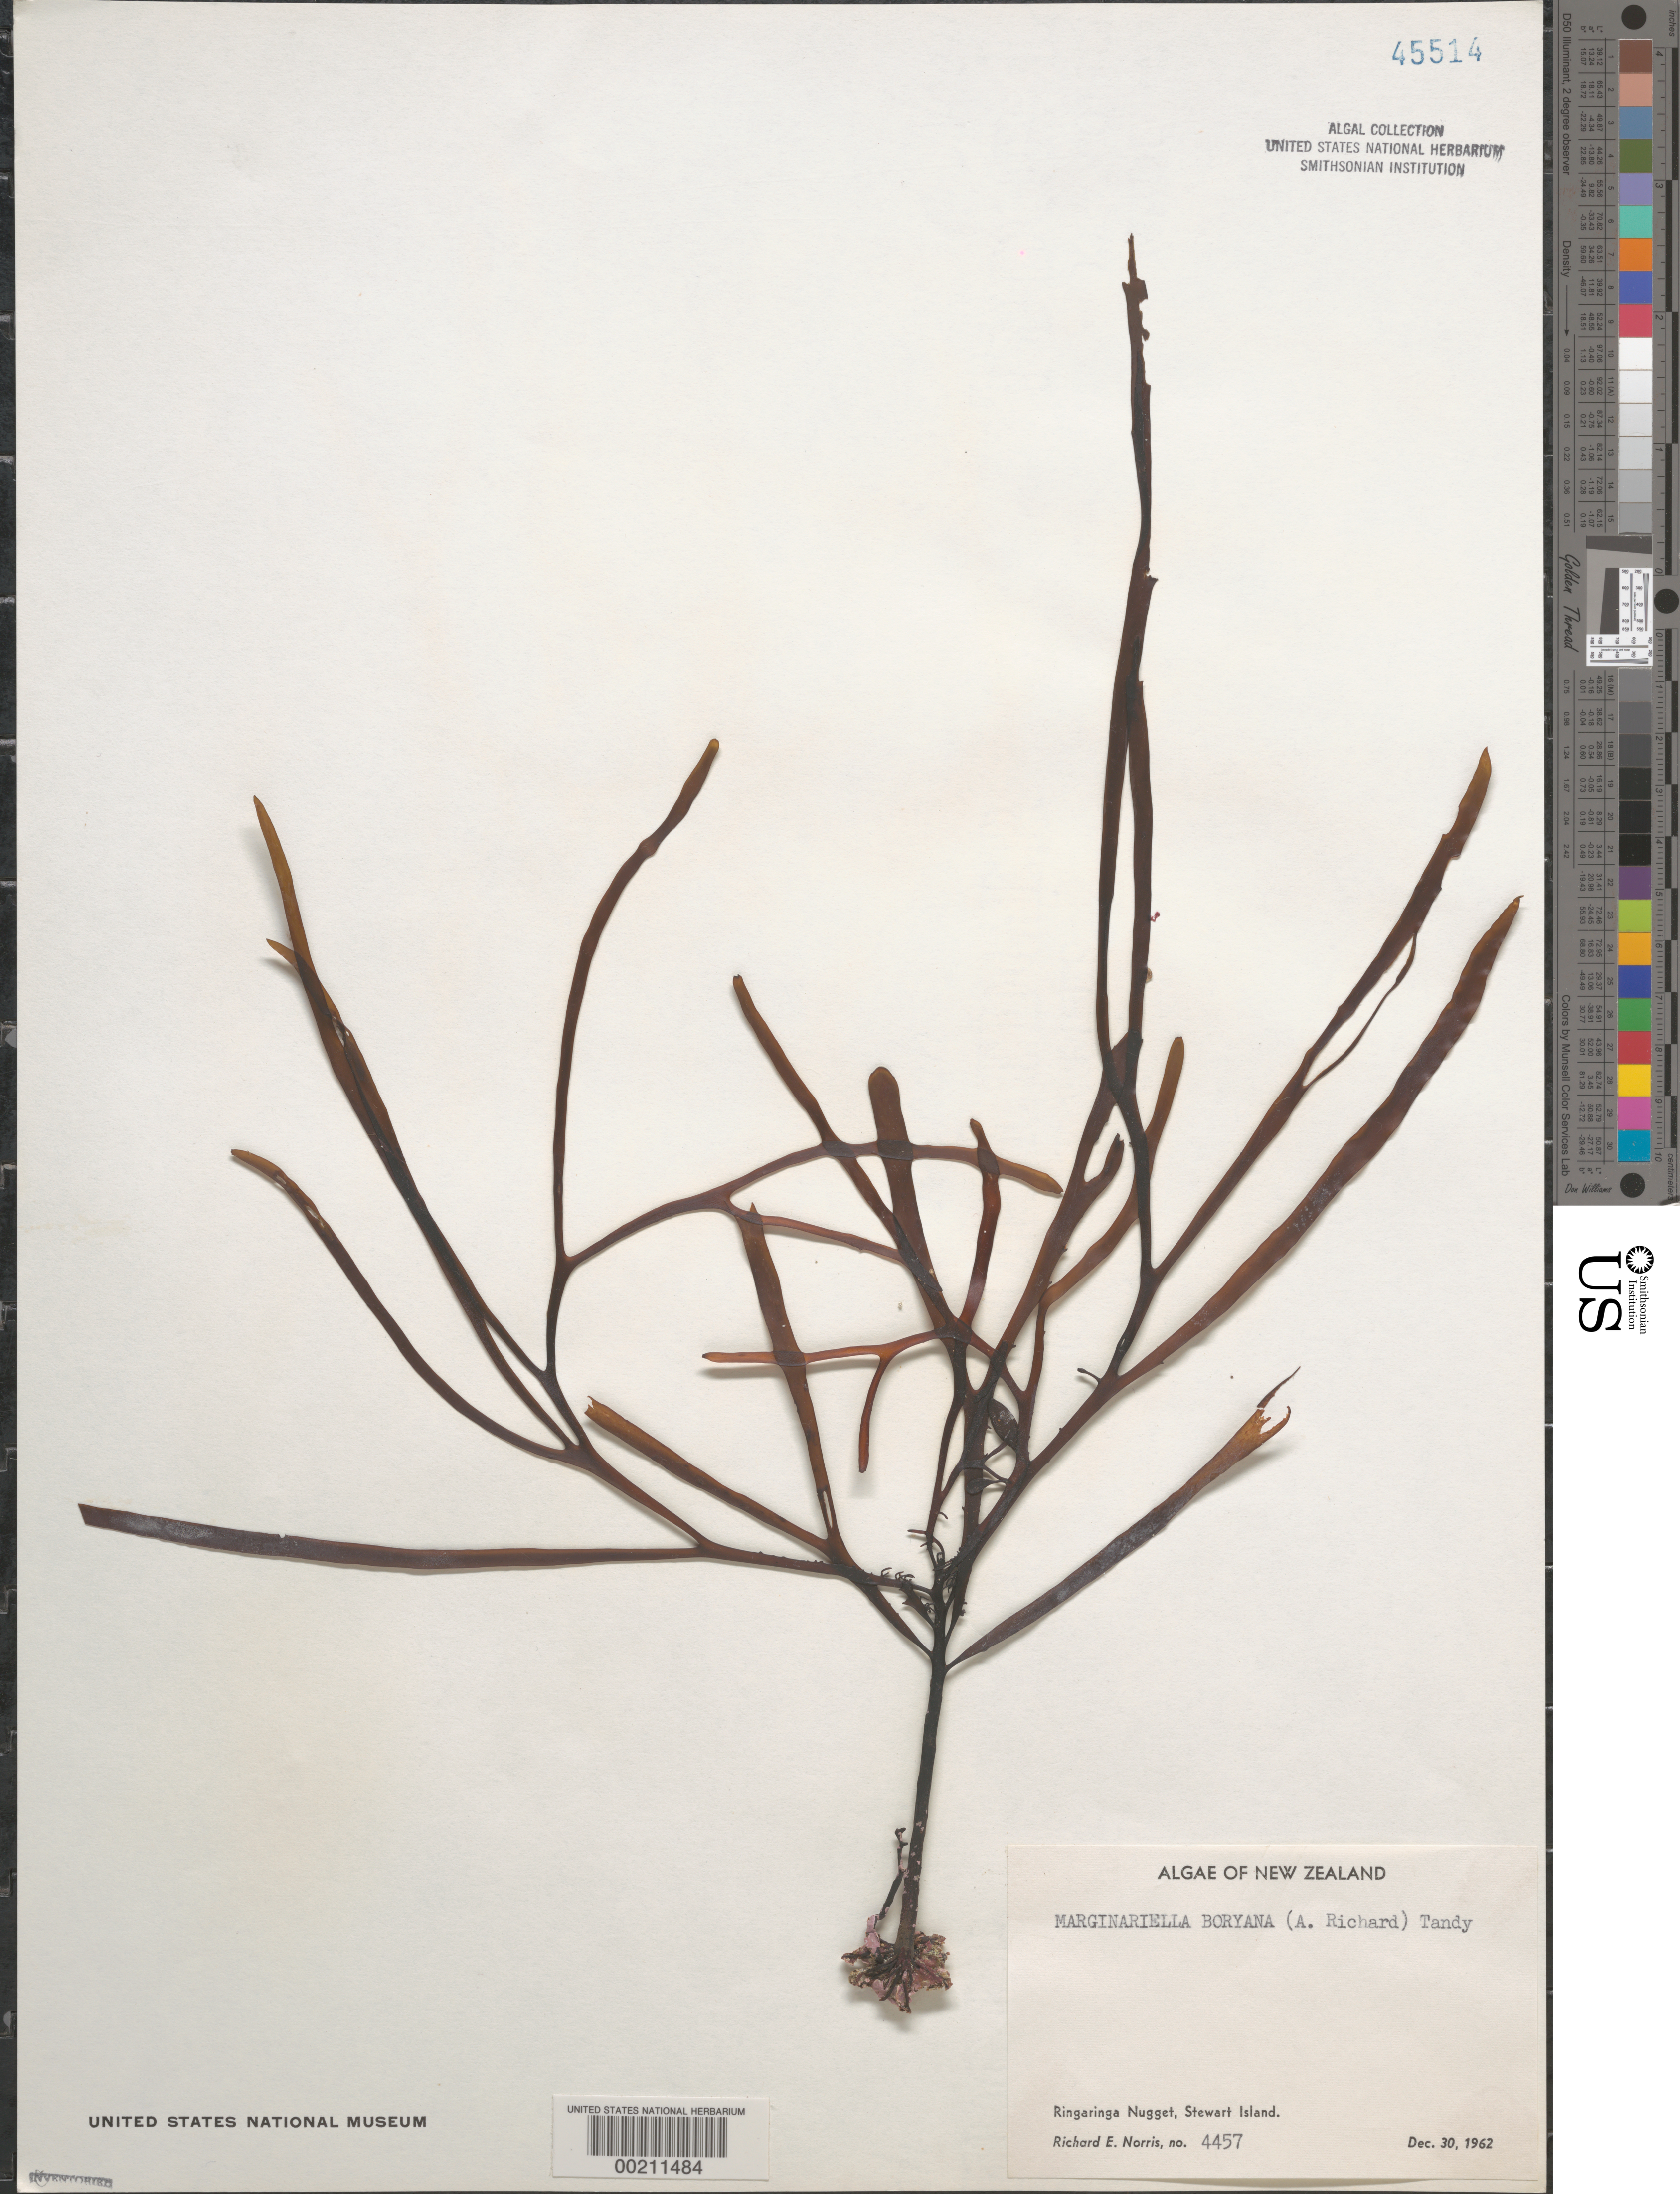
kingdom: Chromista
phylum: Ochrophyta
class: Phaeophyceae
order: Fucales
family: Seirococcaceae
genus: Marginariella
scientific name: Marginariella boryana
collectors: R. E. Norris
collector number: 4457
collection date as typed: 30 Dec 1962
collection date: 1962-12-30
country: New Zealand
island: Stewart Island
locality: Ringaringa Nugget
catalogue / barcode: US 45514